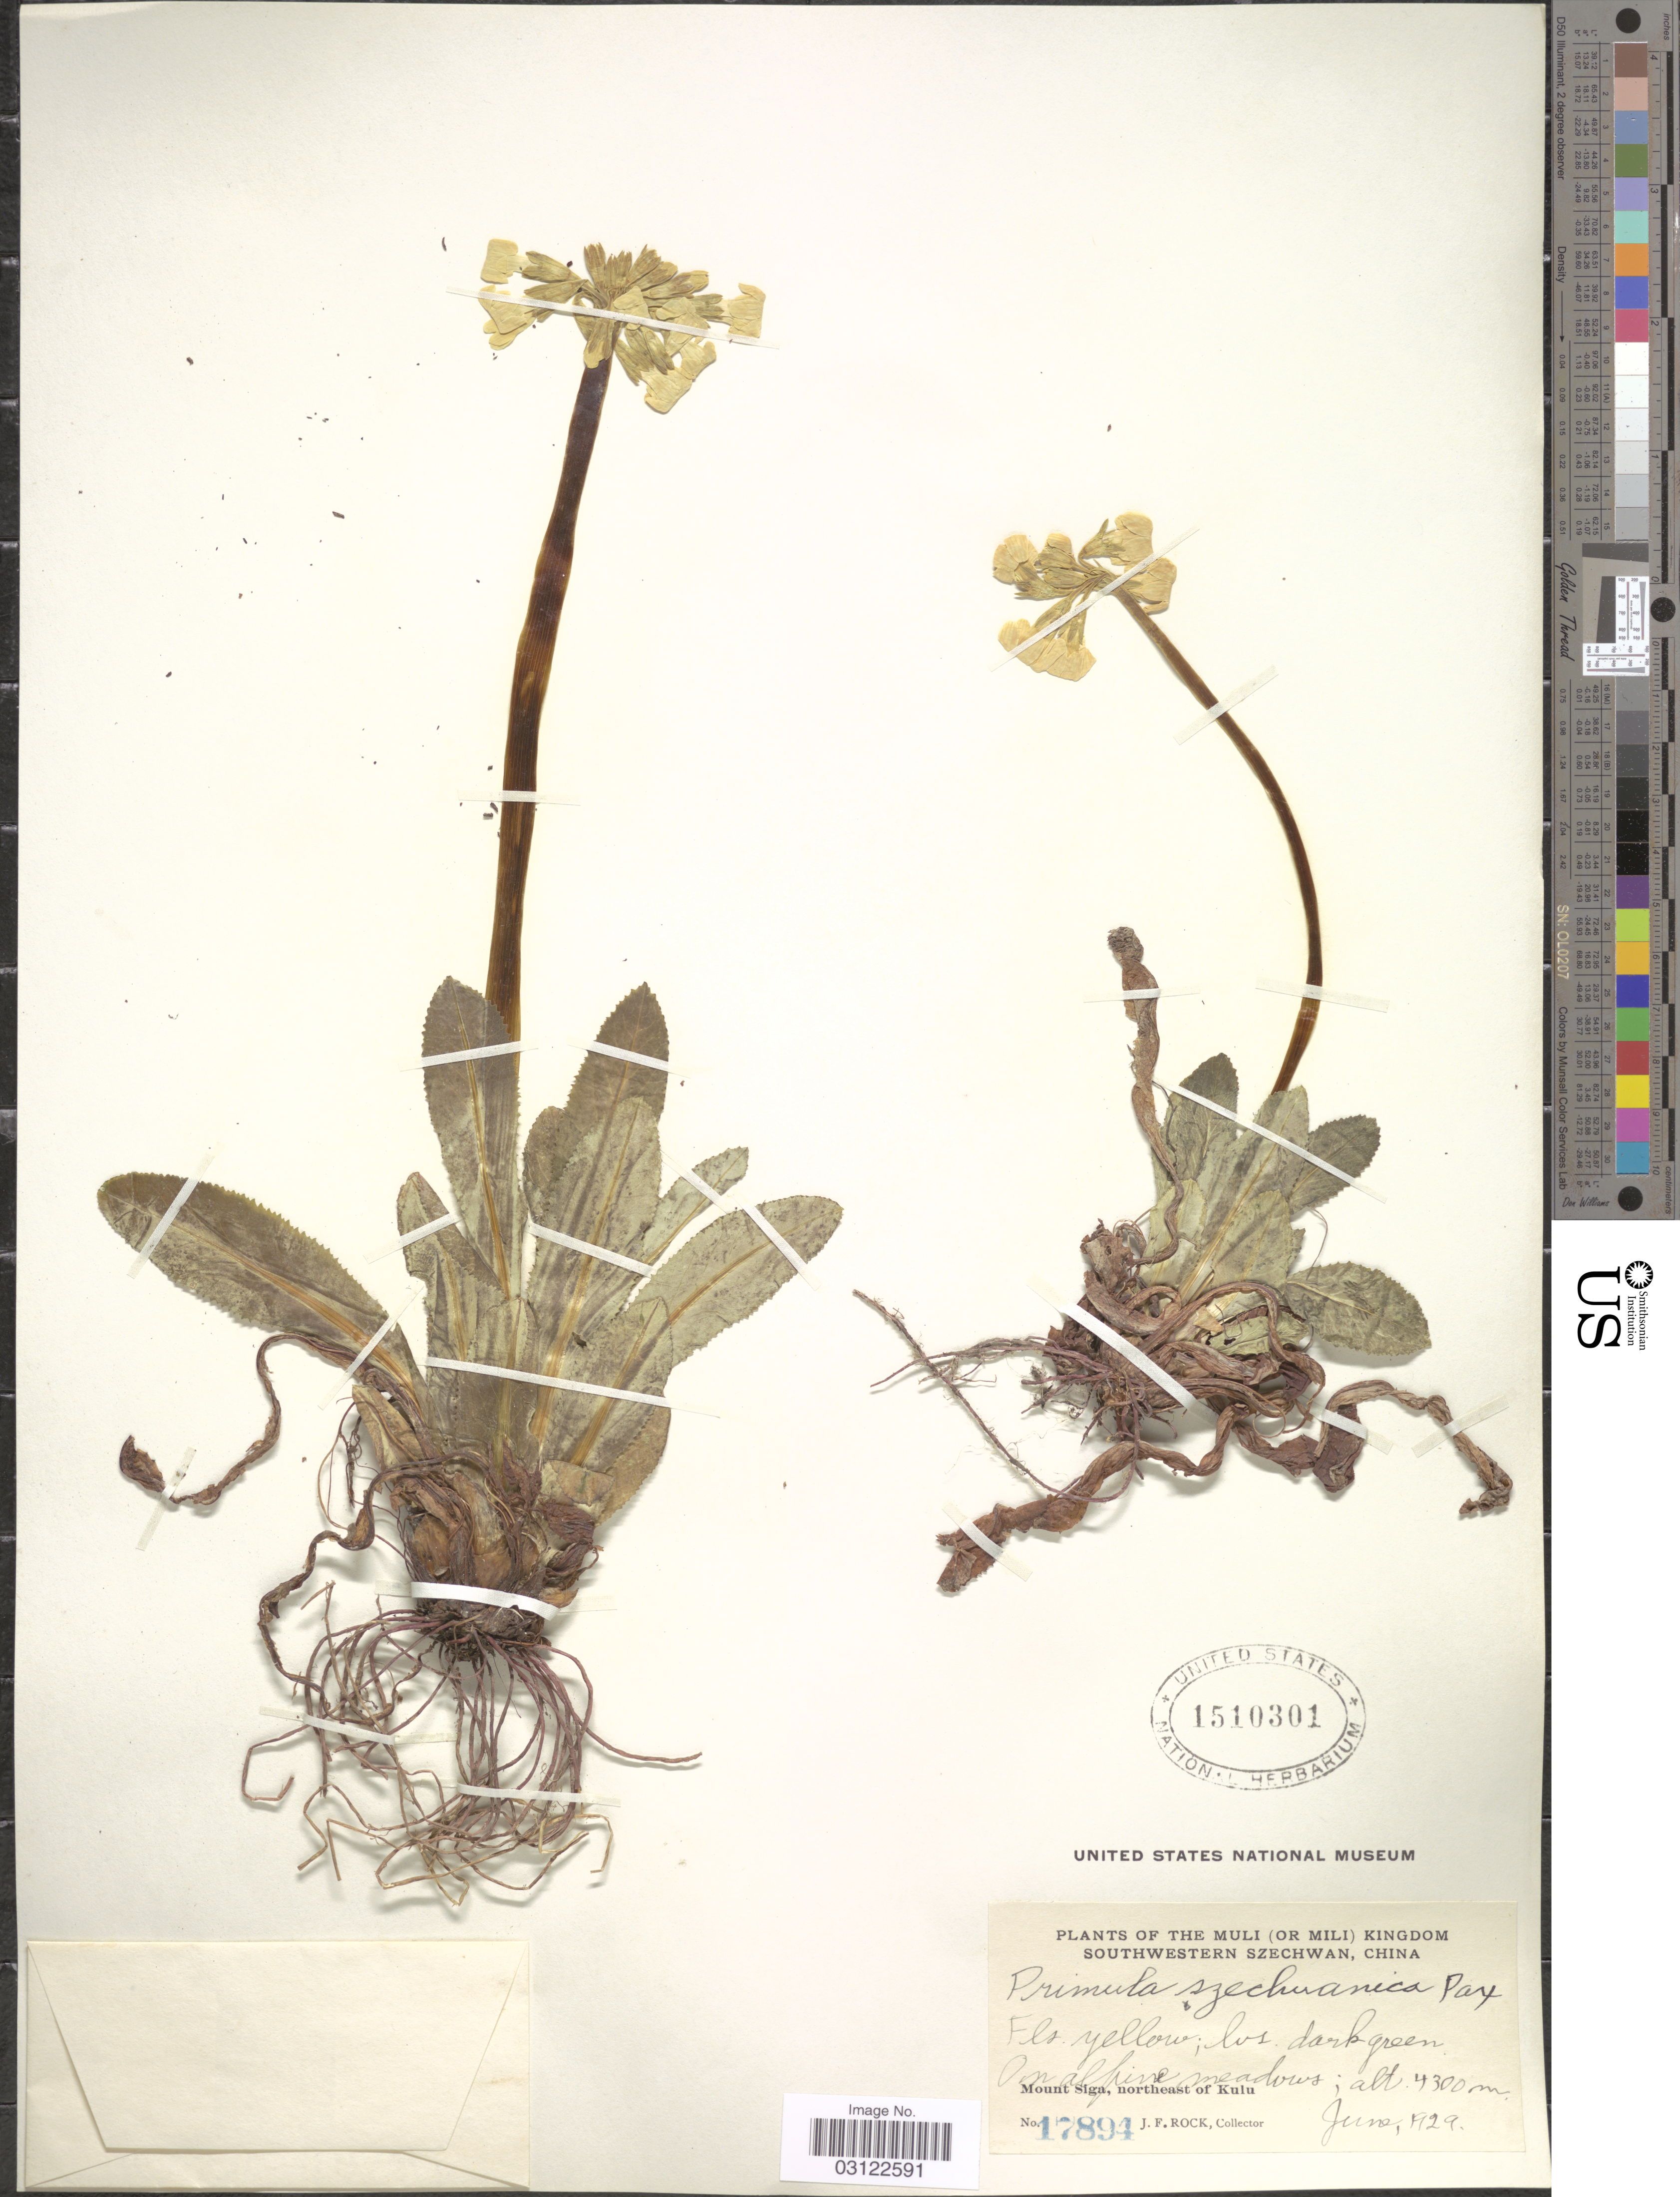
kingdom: Plantae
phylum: Tracheophyta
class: Magnoliopsida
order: Ericales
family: Primulaceae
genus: Primula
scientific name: Primula szechuanica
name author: Pax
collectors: J. Rock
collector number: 17894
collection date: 1929-06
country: China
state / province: Sichuan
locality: The Muli (or Mili) Kingdom, Southwestern Szechwan. On alpine meadows. Mount Siga, northeast of Kulu.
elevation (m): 4300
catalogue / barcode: US 1510301